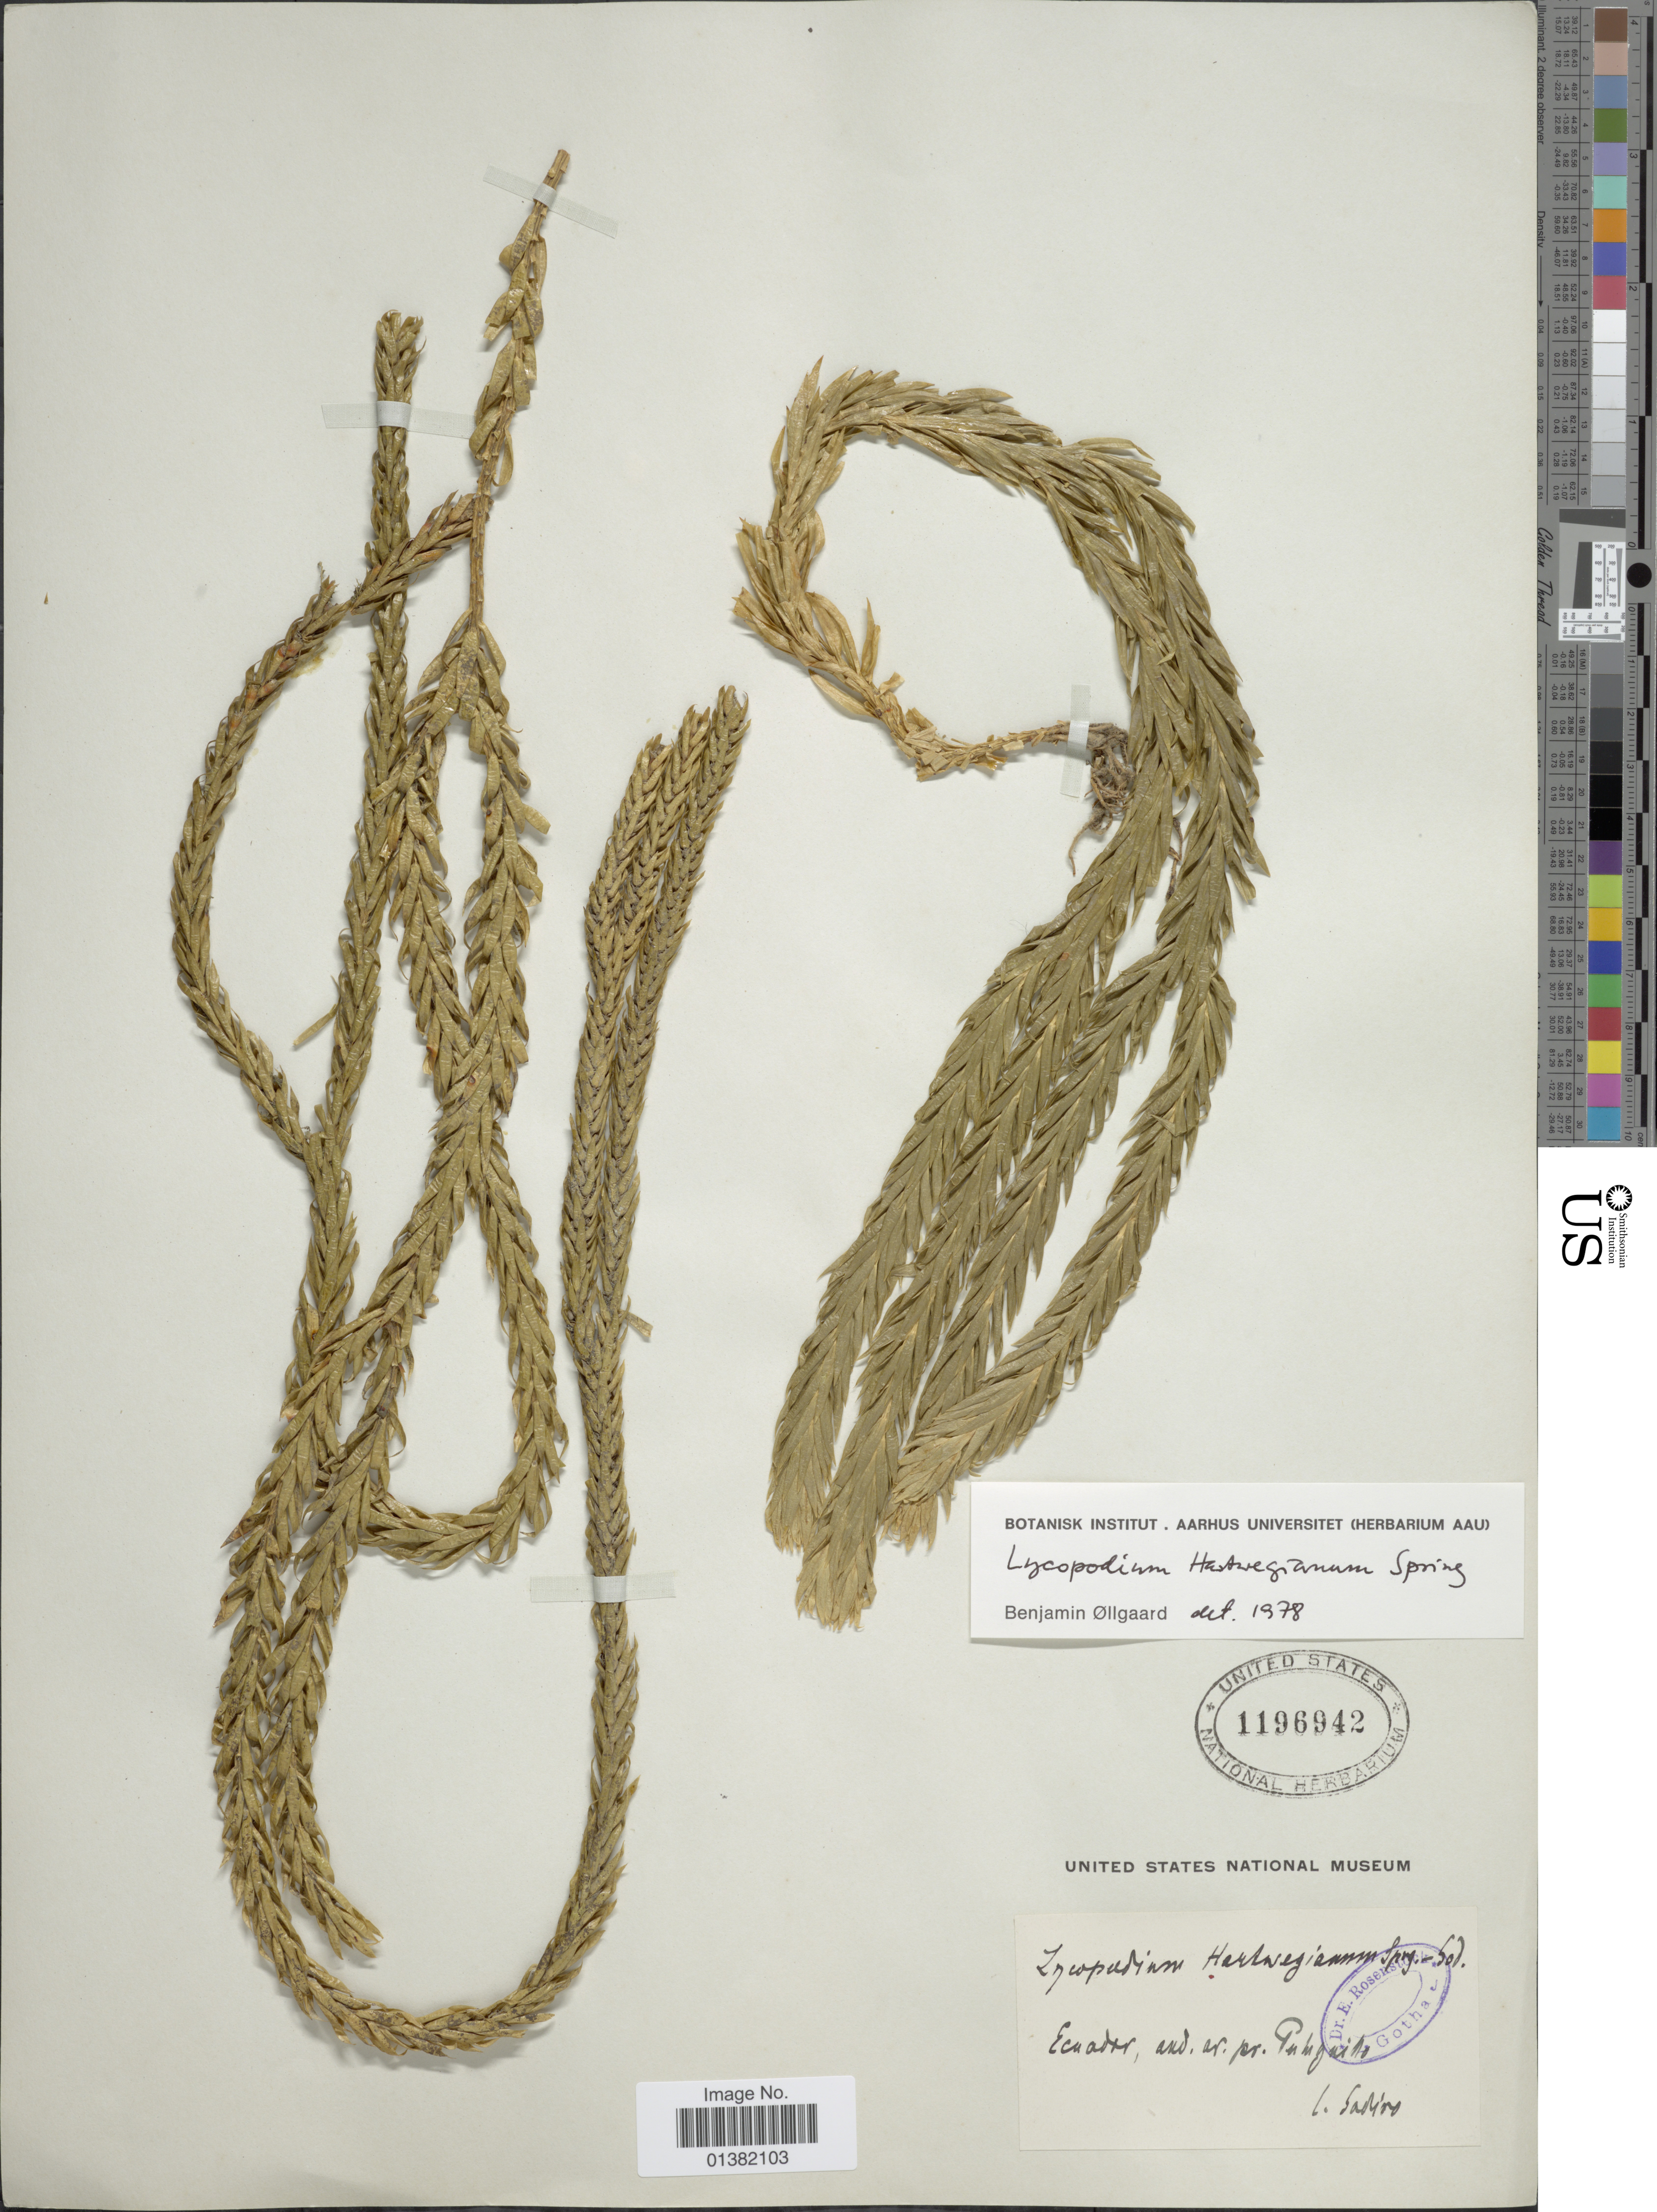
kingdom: Plantae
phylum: Tracheophyta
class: Lycopodiopsida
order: Lycopodiales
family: Lycopodiaceae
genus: Phlegmariurus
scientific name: Phlegmariurus hartwegianus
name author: (Spring) B. Øllg.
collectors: L. Sodiro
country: Ecuador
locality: And ar. pr. Puhguiho [interpreted]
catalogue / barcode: US 1196942